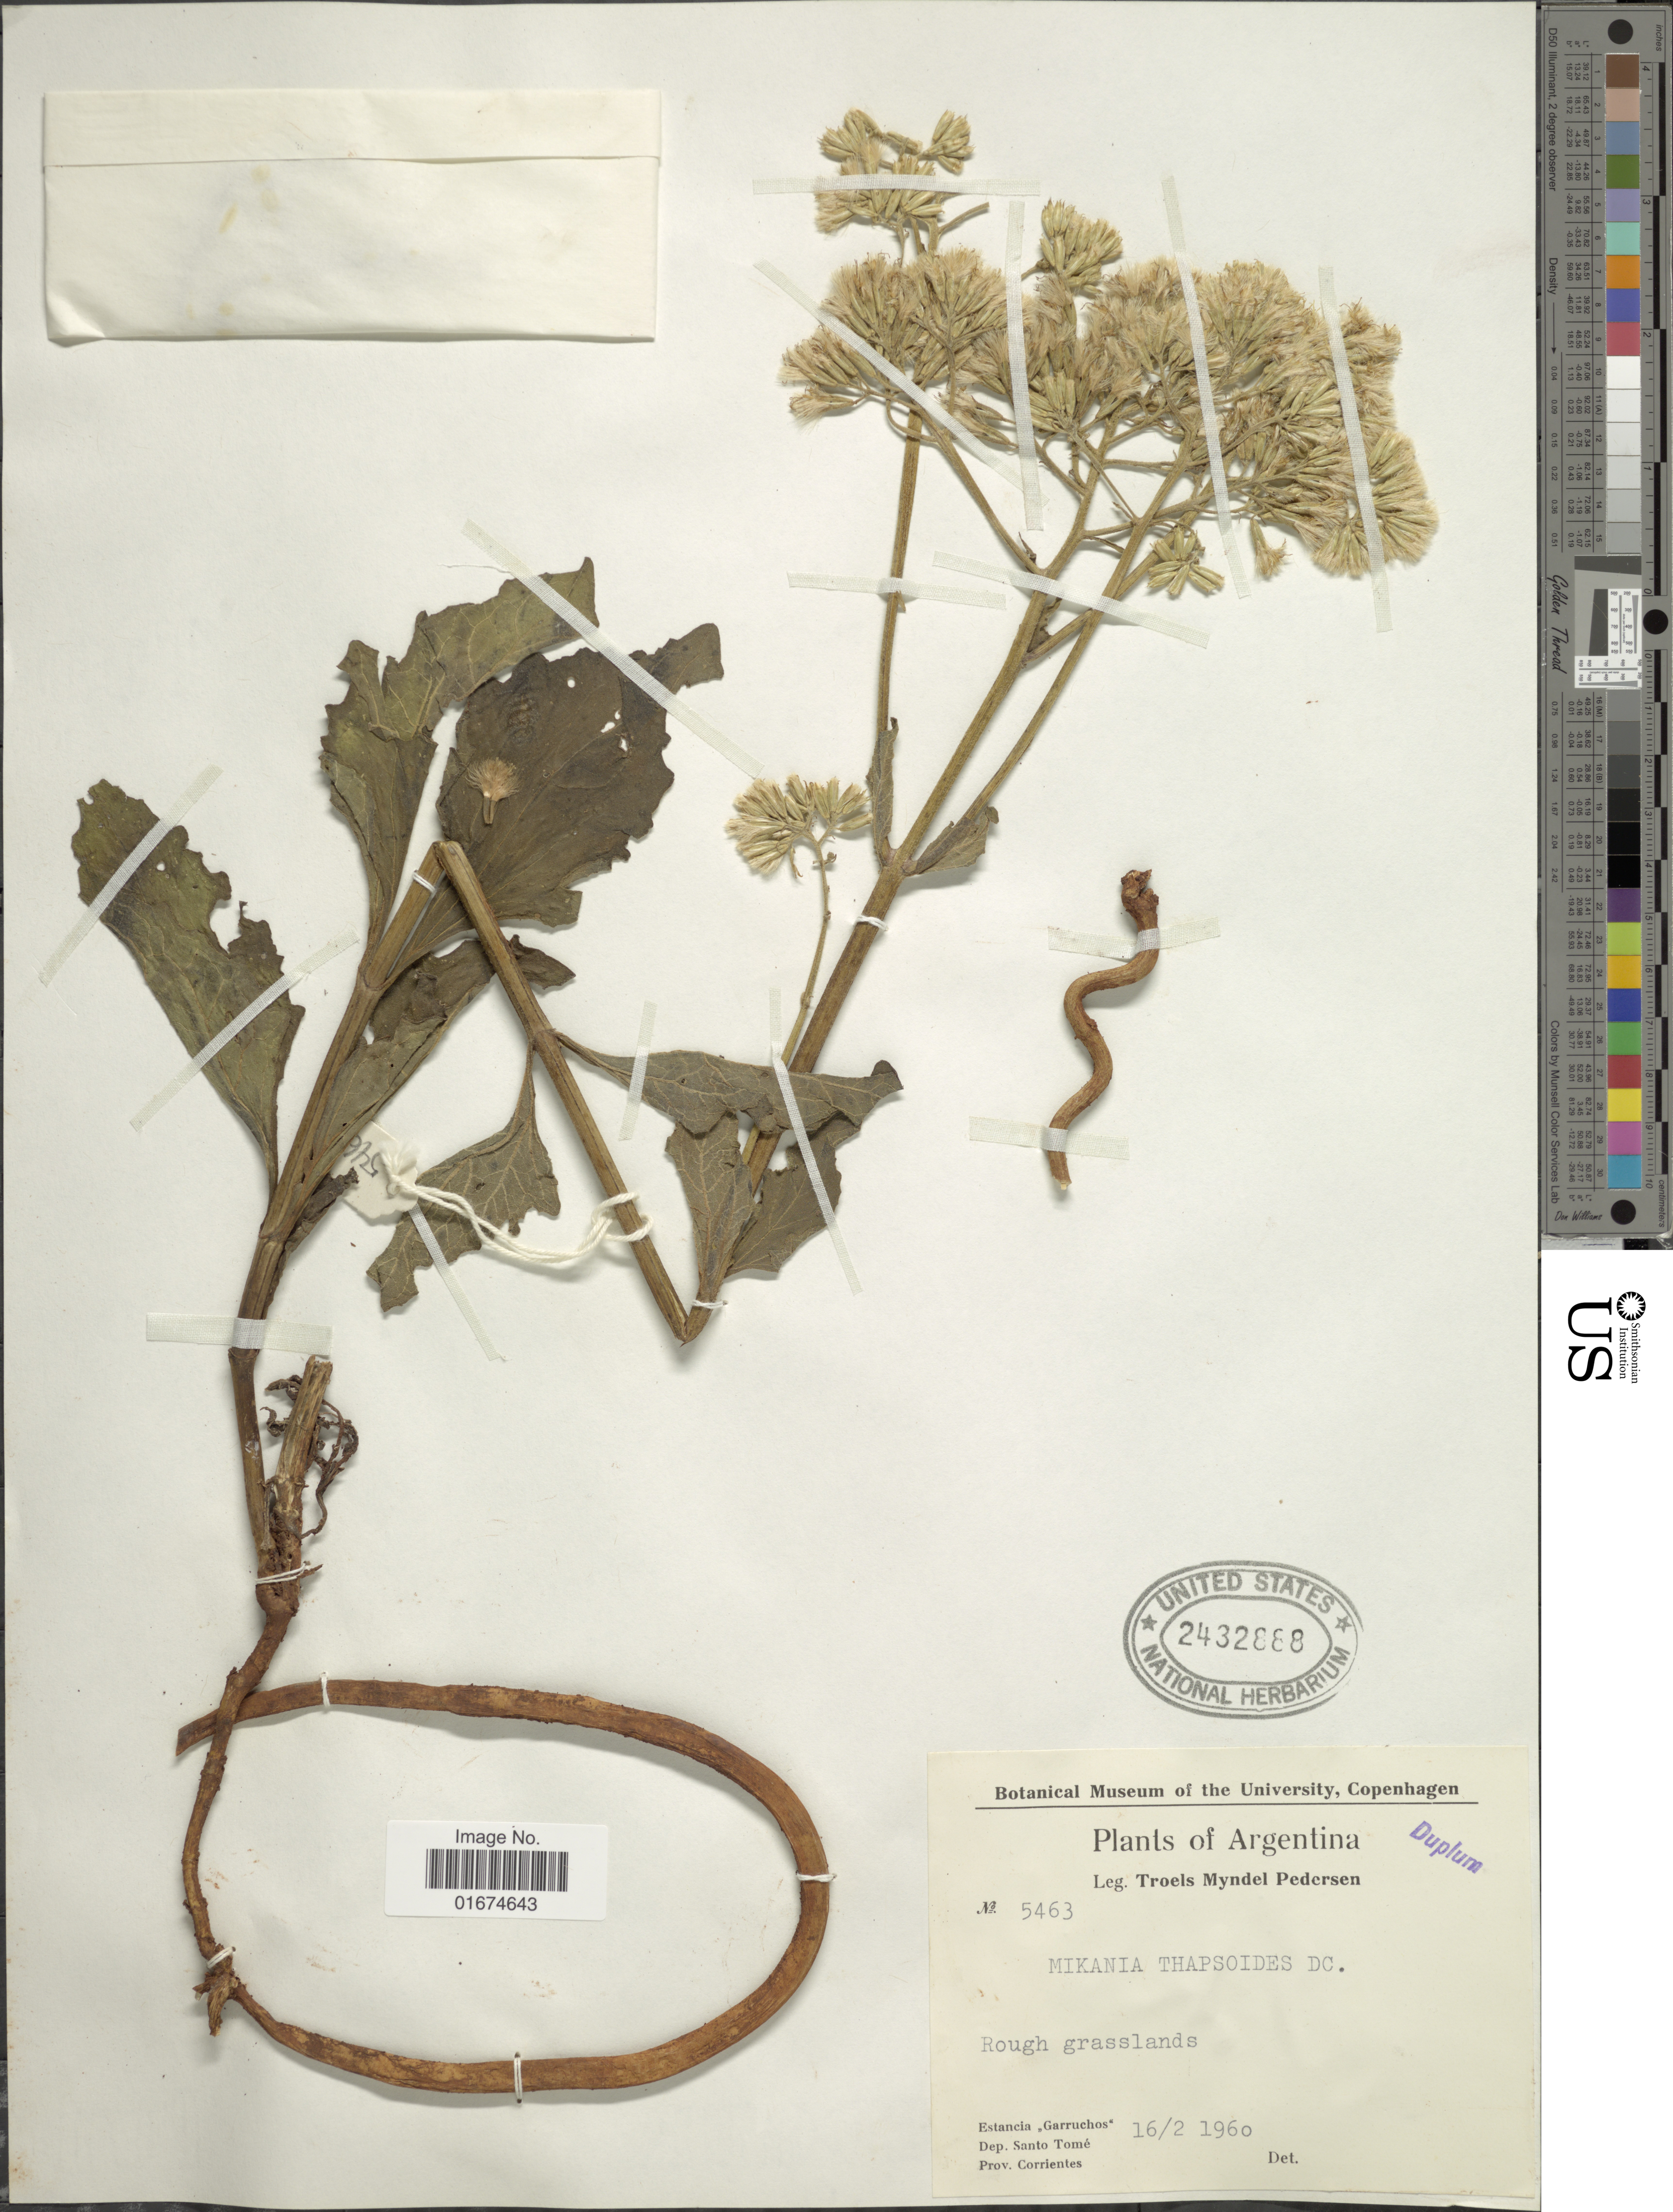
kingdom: Plantae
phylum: Tracheophyta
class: Magnoliopsida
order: Asterales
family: Asteraceae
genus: Mikania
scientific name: Mikania thapsoides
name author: DC.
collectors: T. Pederson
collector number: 5463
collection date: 1960-02-16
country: Argentina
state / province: Corrientes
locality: Estancia Garruchos, Dep. Santo Tomé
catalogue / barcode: US 2432888